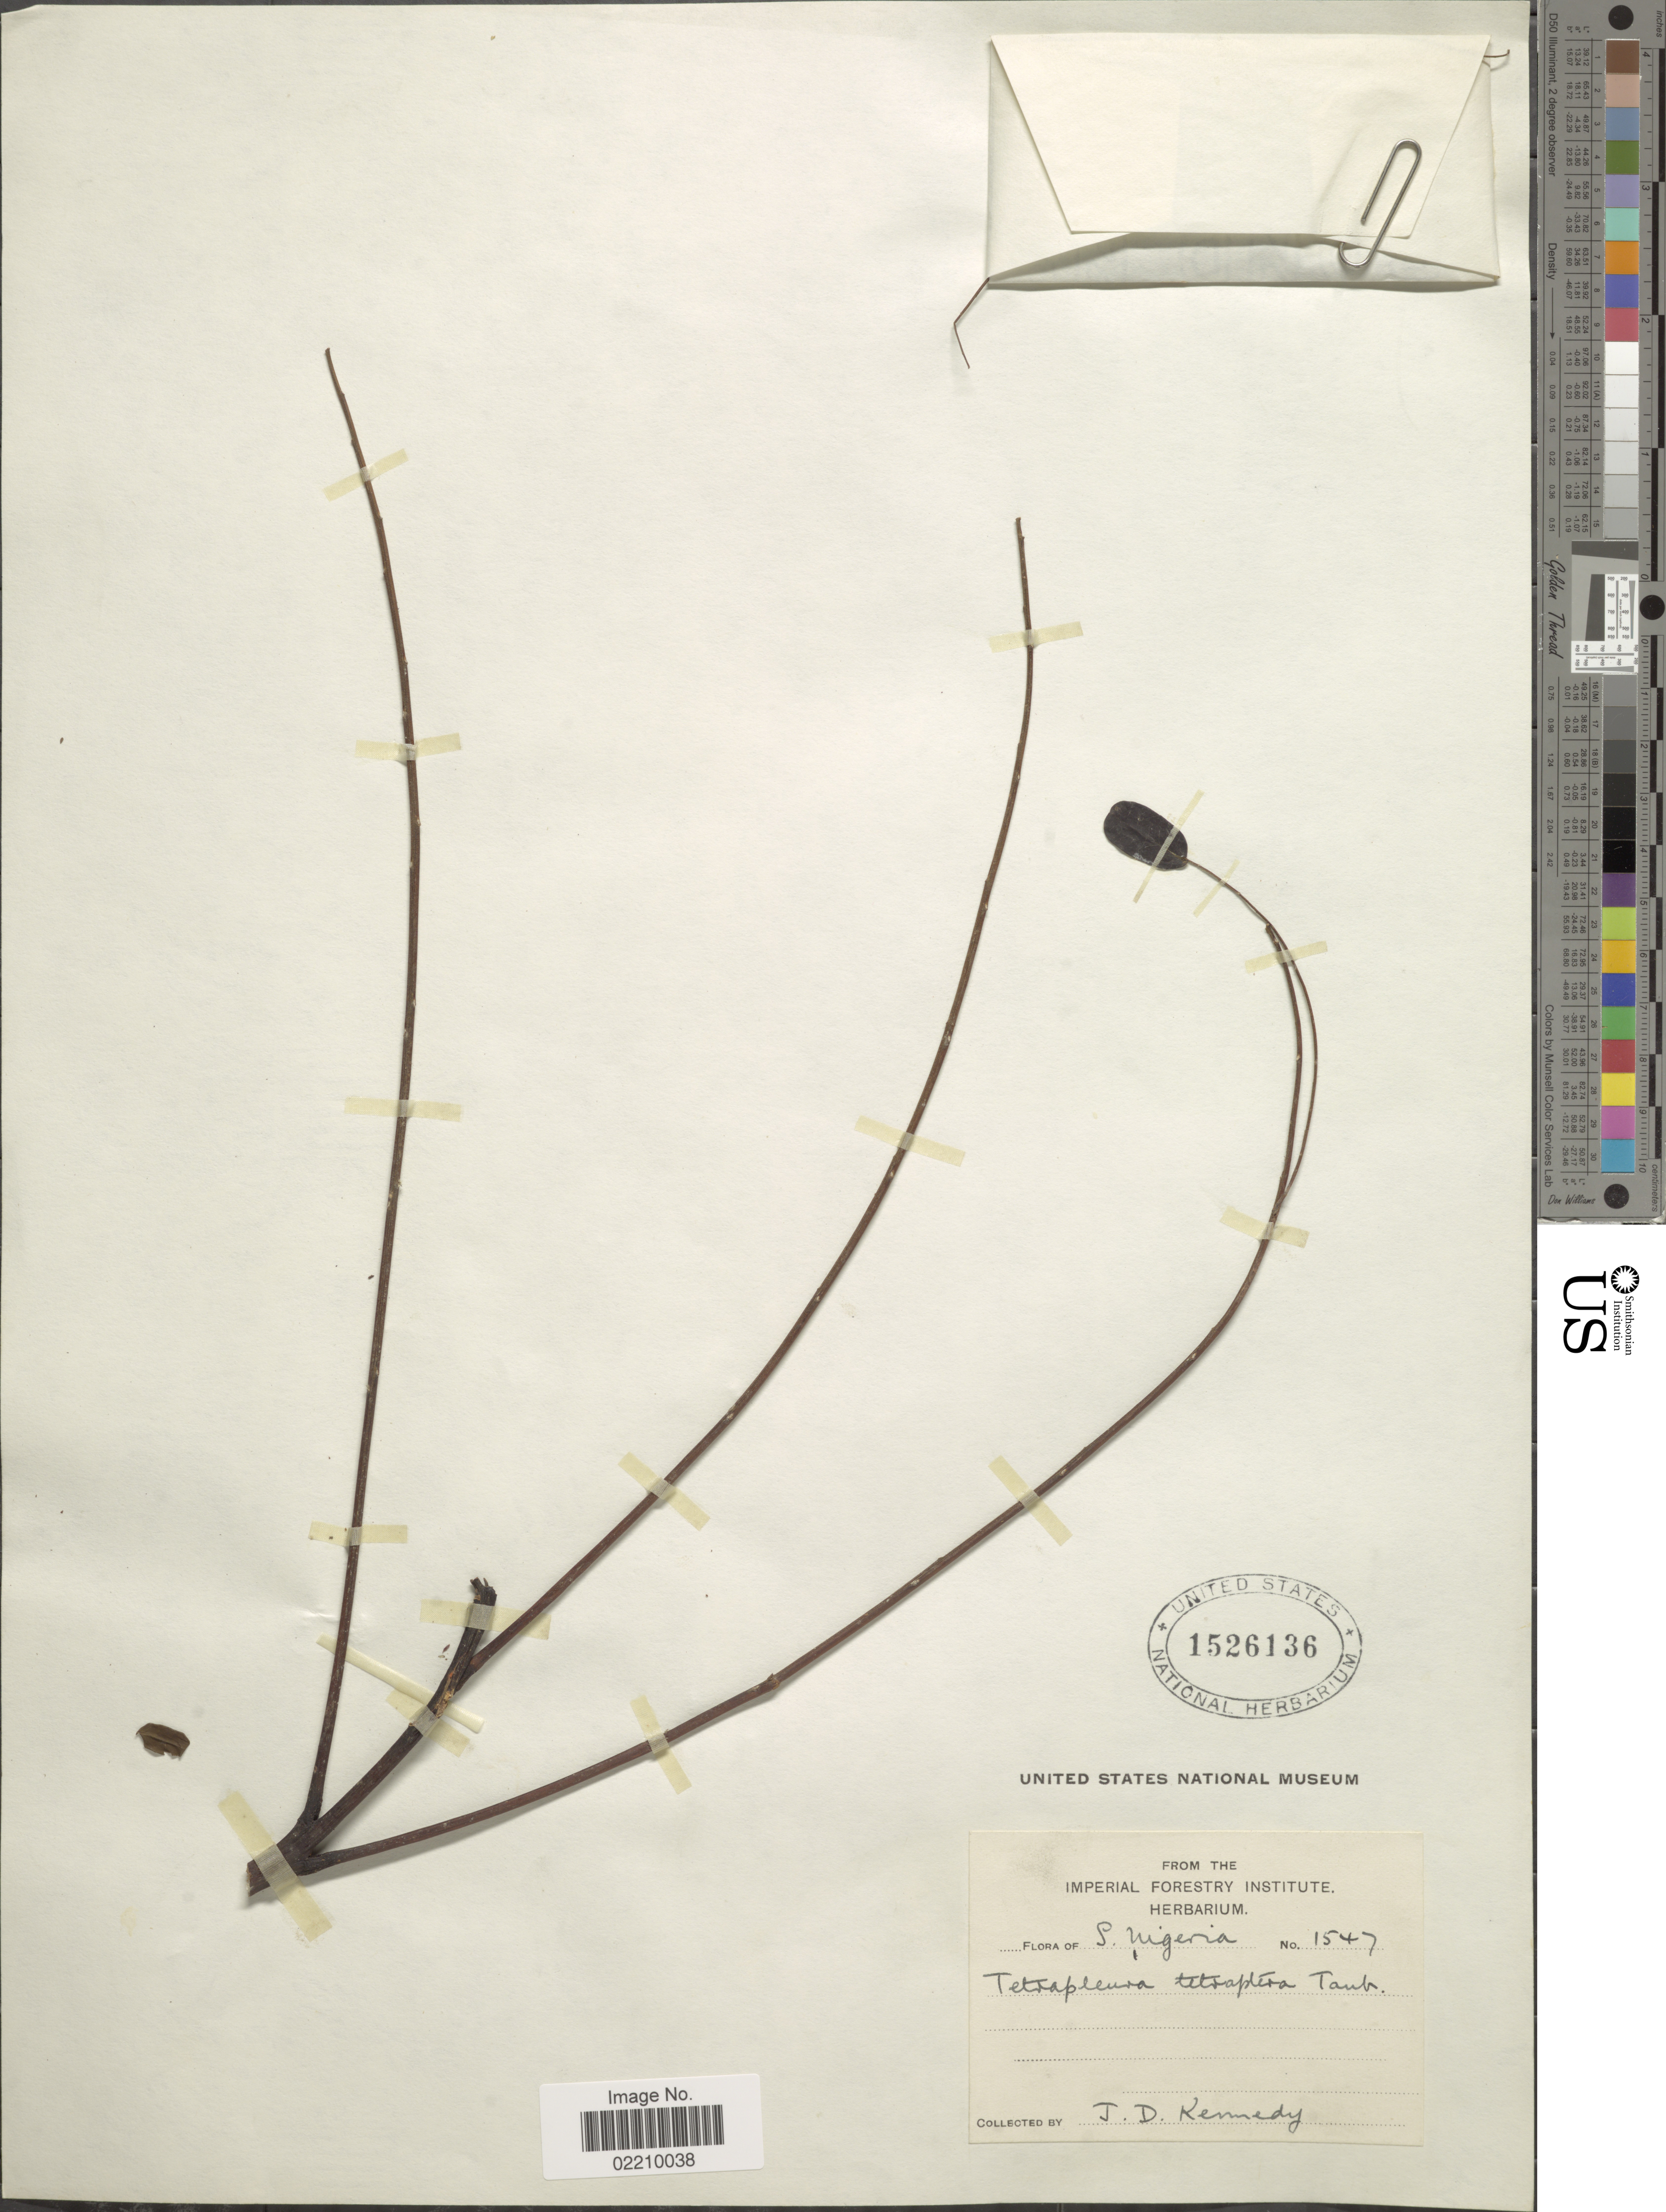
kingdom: Plantae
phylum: Tracheophyta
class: Magnoliopsida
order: Fabales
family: Fabaceae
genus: Tetrapleura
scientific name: Tetrapleura tetraptera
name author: Taub.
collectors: J. D. Kennedy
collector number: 1547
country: Nigeria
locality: S. Nigeria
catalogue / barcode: US 1526136